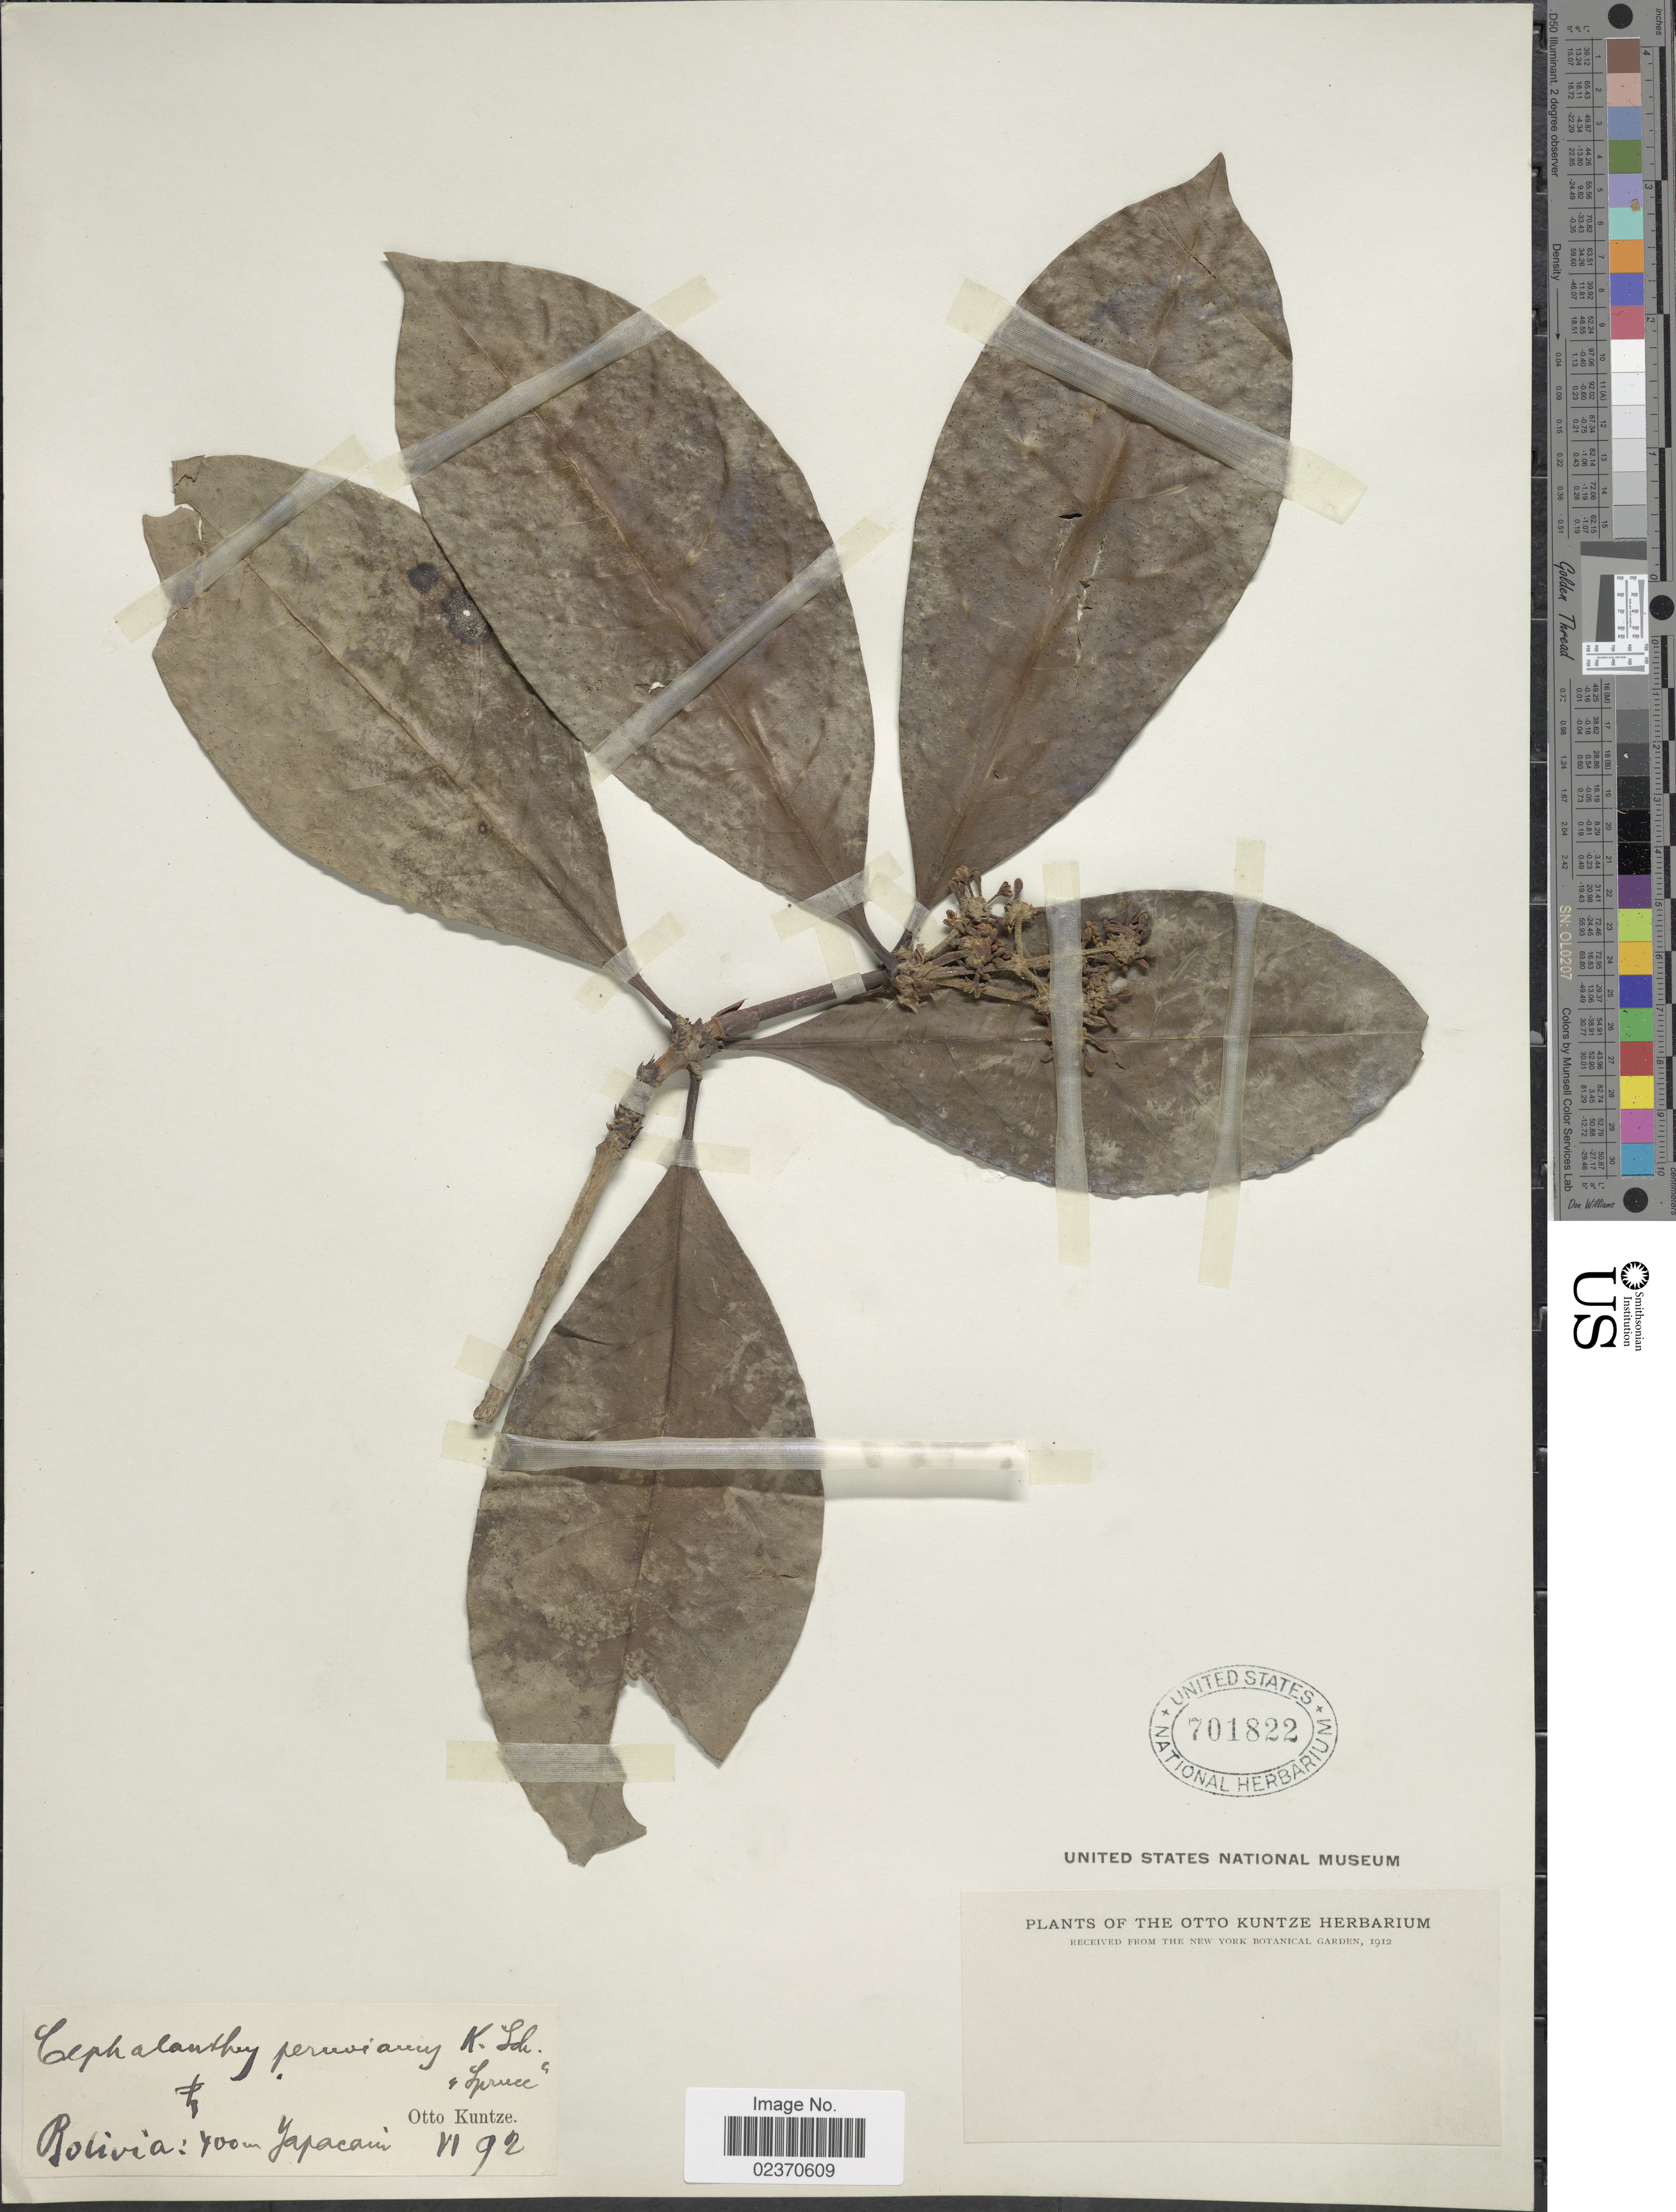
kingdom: Plantae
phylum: Tracheophyta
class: Magnoliopsida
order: Gentianales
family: Rubiaceae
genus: Cephalanthus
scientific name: Cephalanthus peruvianus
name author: Spruce ex K. Schum.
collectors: C.E.O. Kuntze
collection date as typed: Transcribed d/m/y: /6/92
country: Bolivia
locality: Yapacani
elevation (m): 400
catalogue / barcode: US 701822